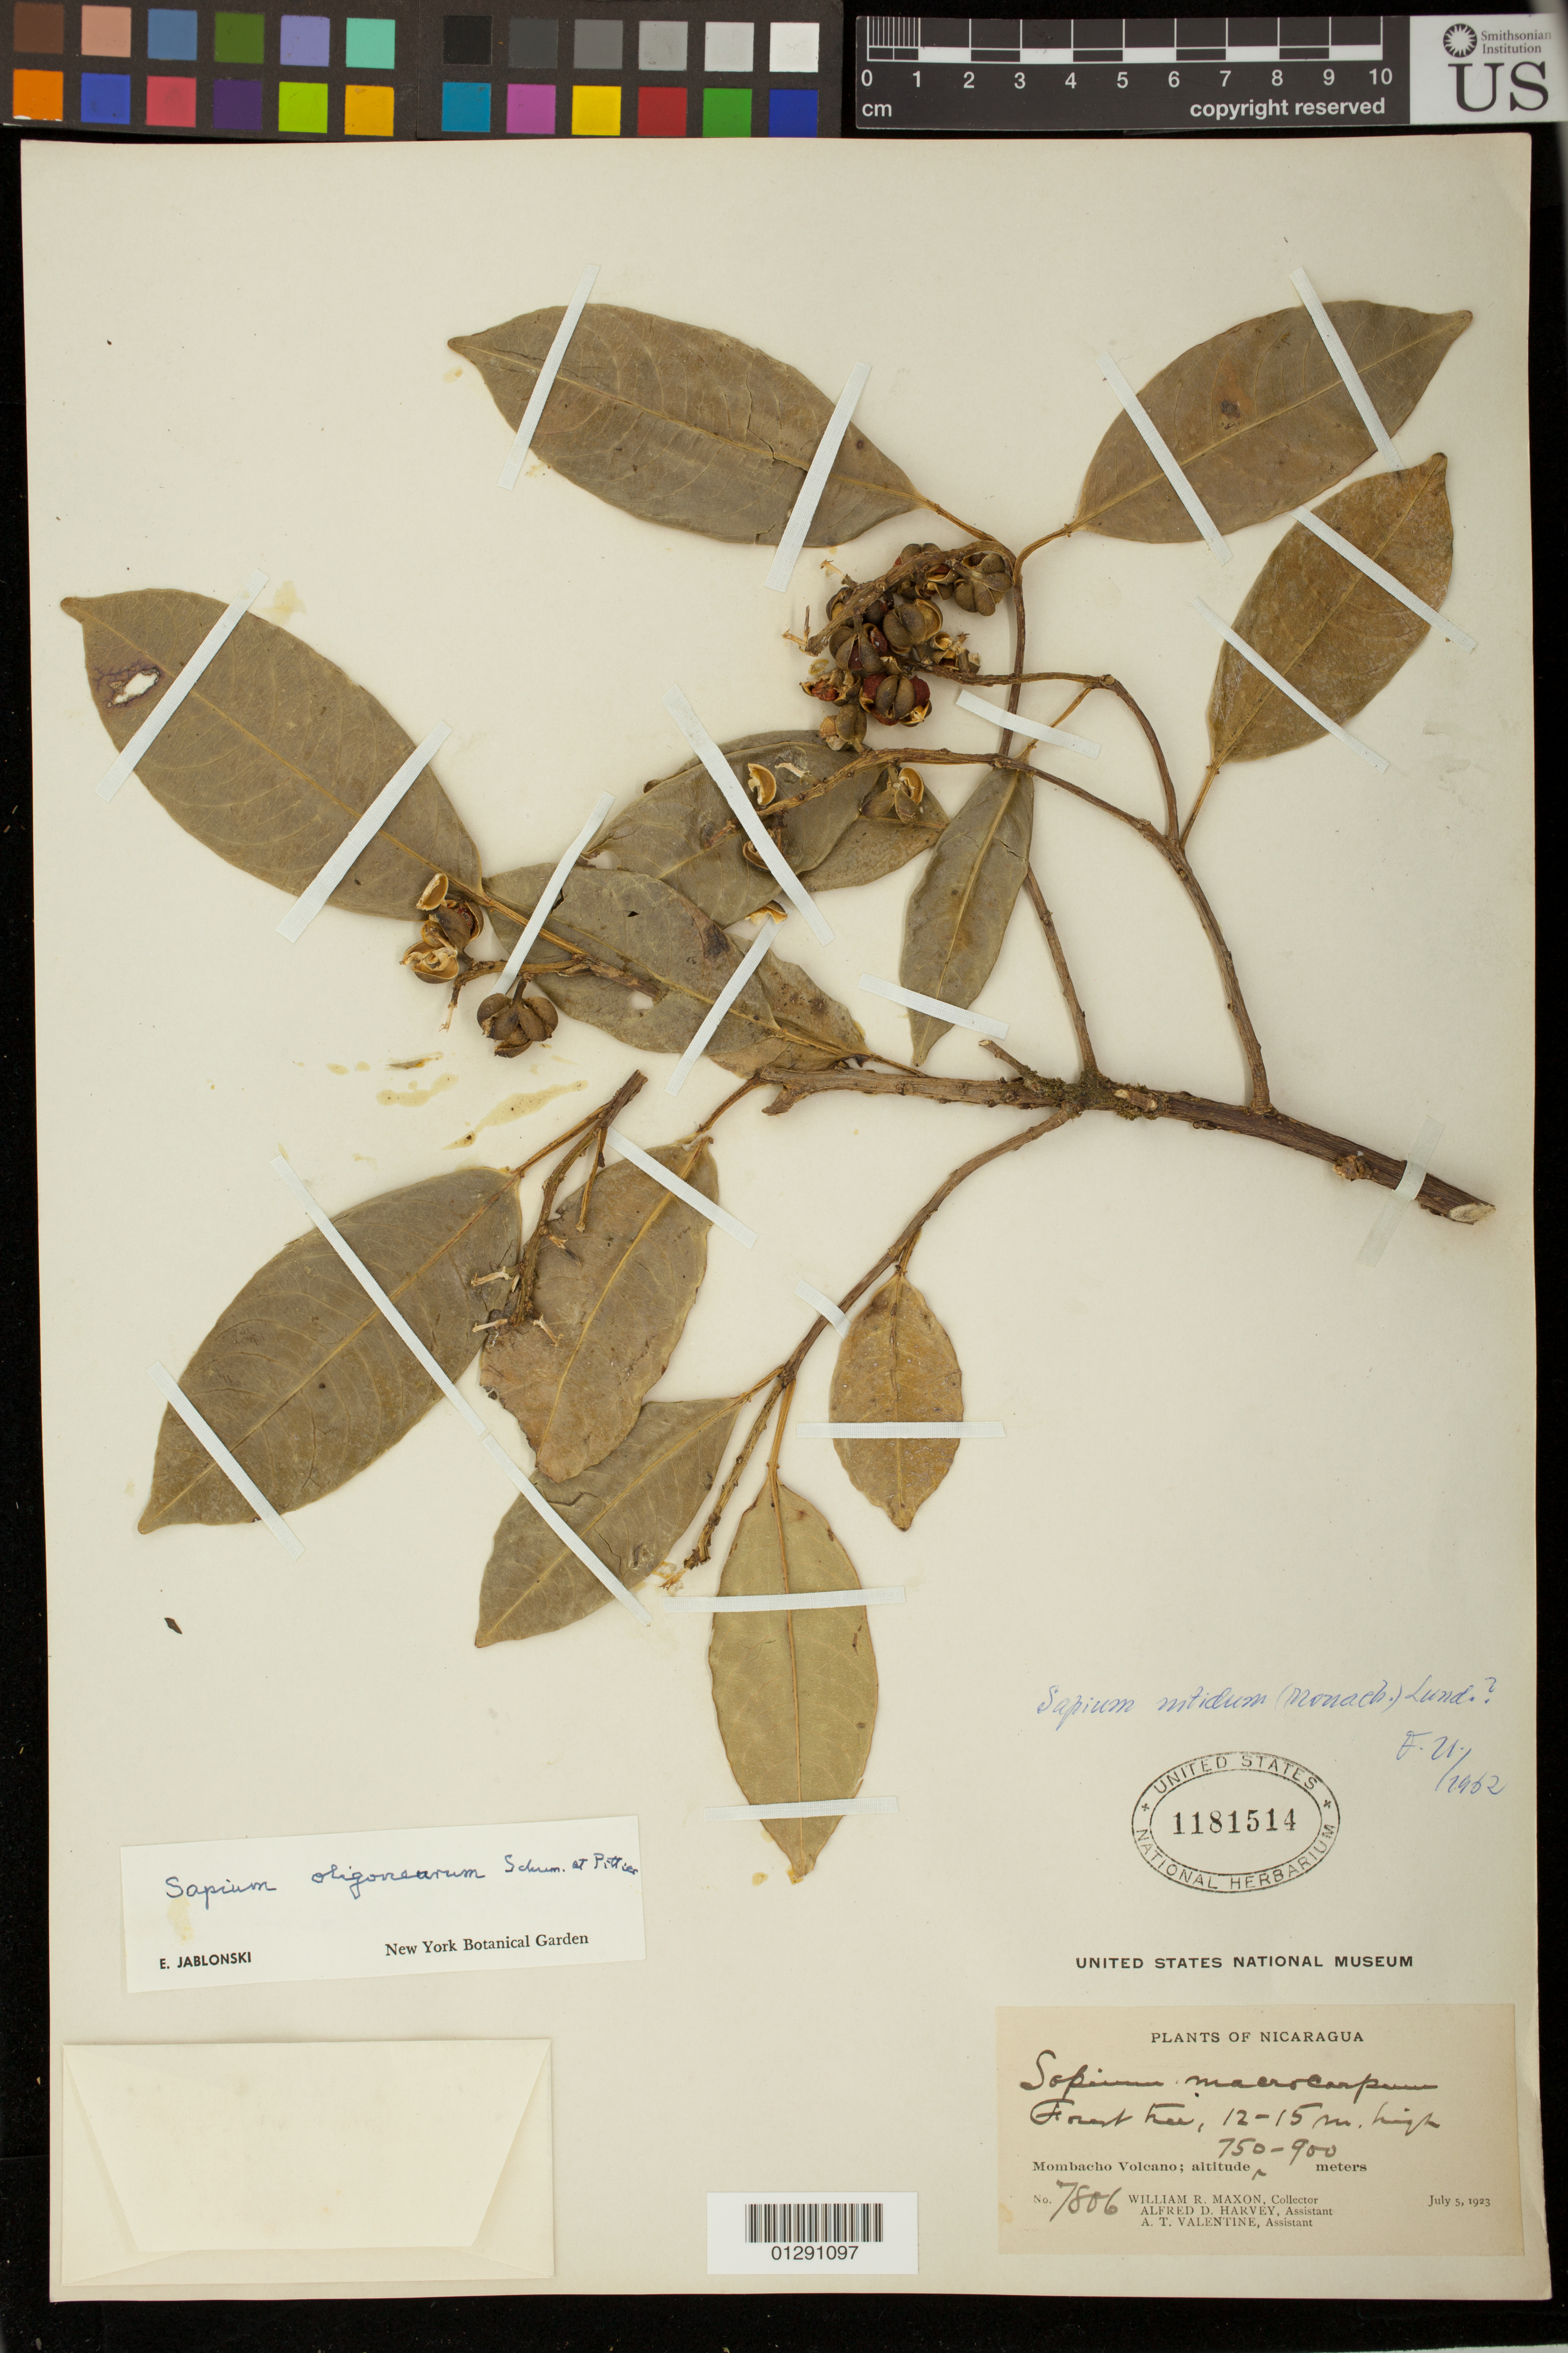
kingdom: Plantae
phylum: Tracheophyta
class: Magnoliopsida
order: Malpighiales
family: Euphorbiaceae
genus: Sapium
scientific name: Sapium pachystachys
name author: K. Schum. & Pittier in Pittier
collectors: W. R. Maxon, A. D. Harvey & A. Valentine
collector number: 7806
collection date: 1923-07-05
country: Nicaragua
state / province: Granada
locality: Mombacho Volcano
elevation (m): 750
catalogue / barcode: US 1181514